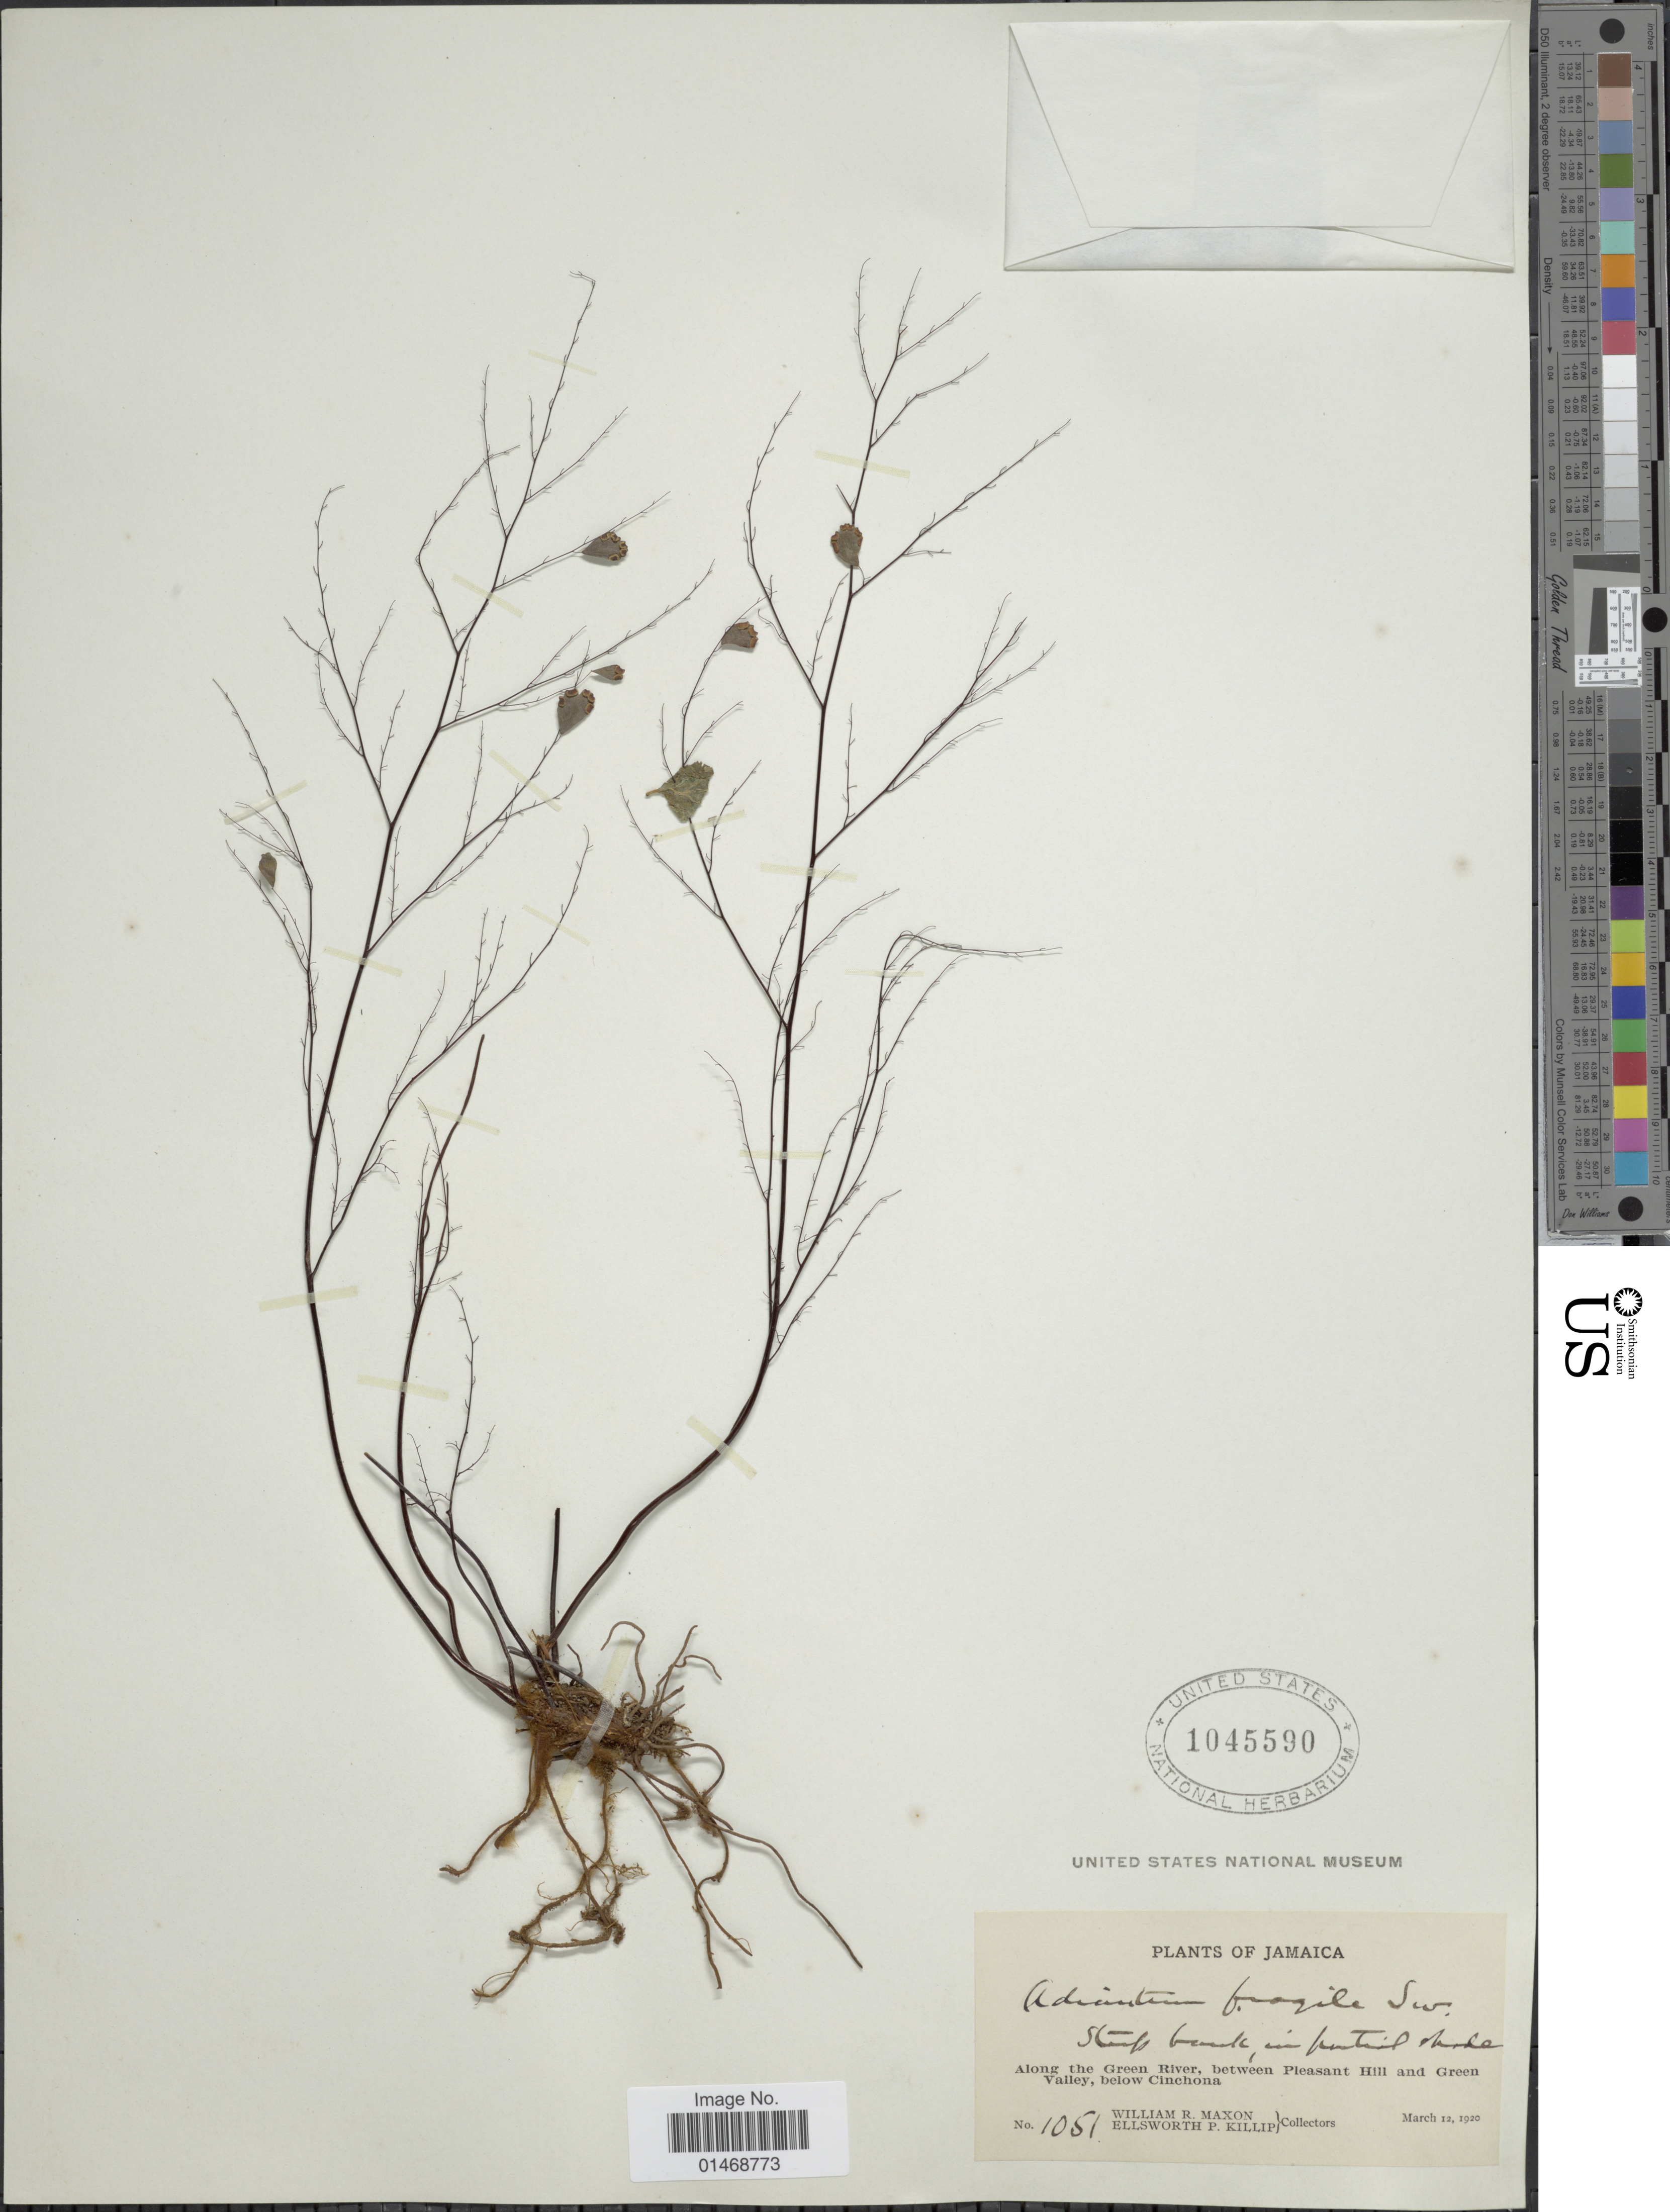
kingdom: Plantae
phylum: Tracheophyta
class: Polypodiopsida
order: Polypodiales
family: Pteridaceae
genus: Adiantum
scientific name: Adiantum fragile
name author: Sw.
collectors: W. R. Maxon & E. P. Killip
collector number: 1051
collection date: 1920-03-12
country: Jamaica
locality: Along the Green River, between Pleasant Hill and Green Valley, below Cinchona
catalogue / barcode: US 1045590